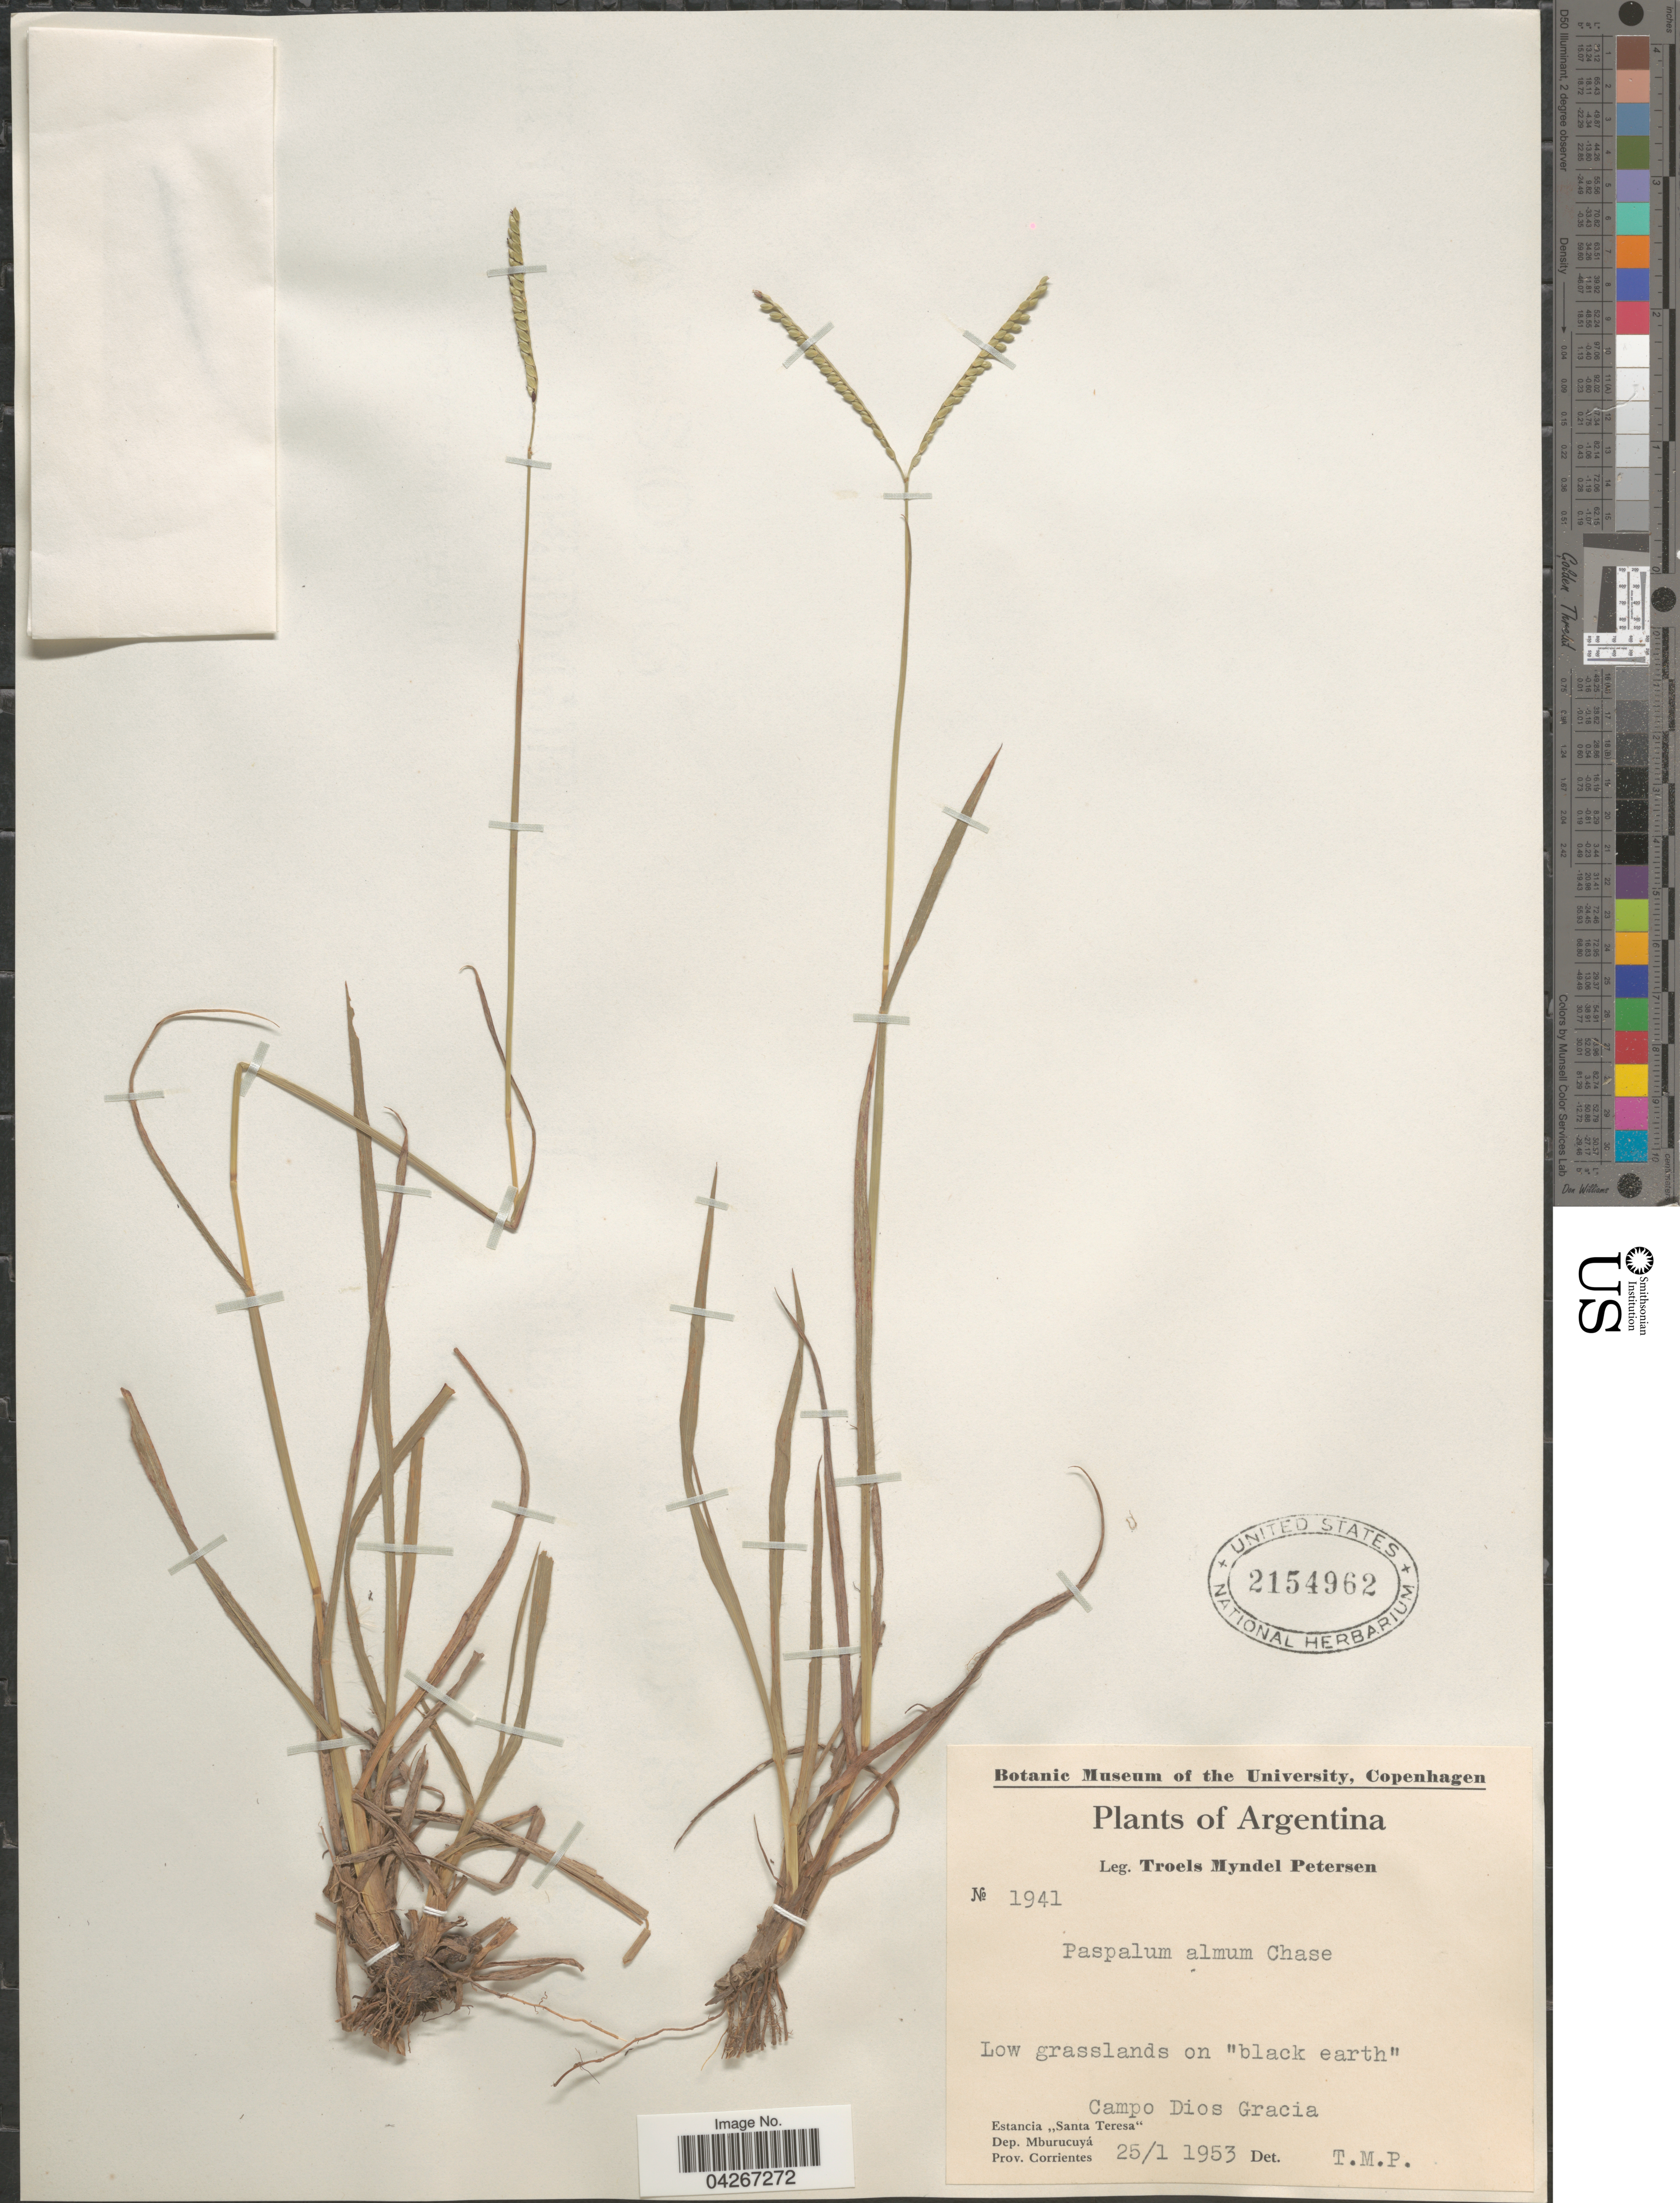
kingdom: Plantae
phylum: Tracheophyta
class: Liliopsida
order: Poales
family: Poaceae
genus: Paspalum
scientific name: Paspalum almum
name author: Chase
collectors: T. M. Petersen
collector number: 1941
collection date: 1953-01-25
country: Argentina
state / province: Corrientes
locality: Campo Dios Gracia. Estancia "Santa Teresa". Dep. Mburucuyá.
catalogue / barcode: US 2154962